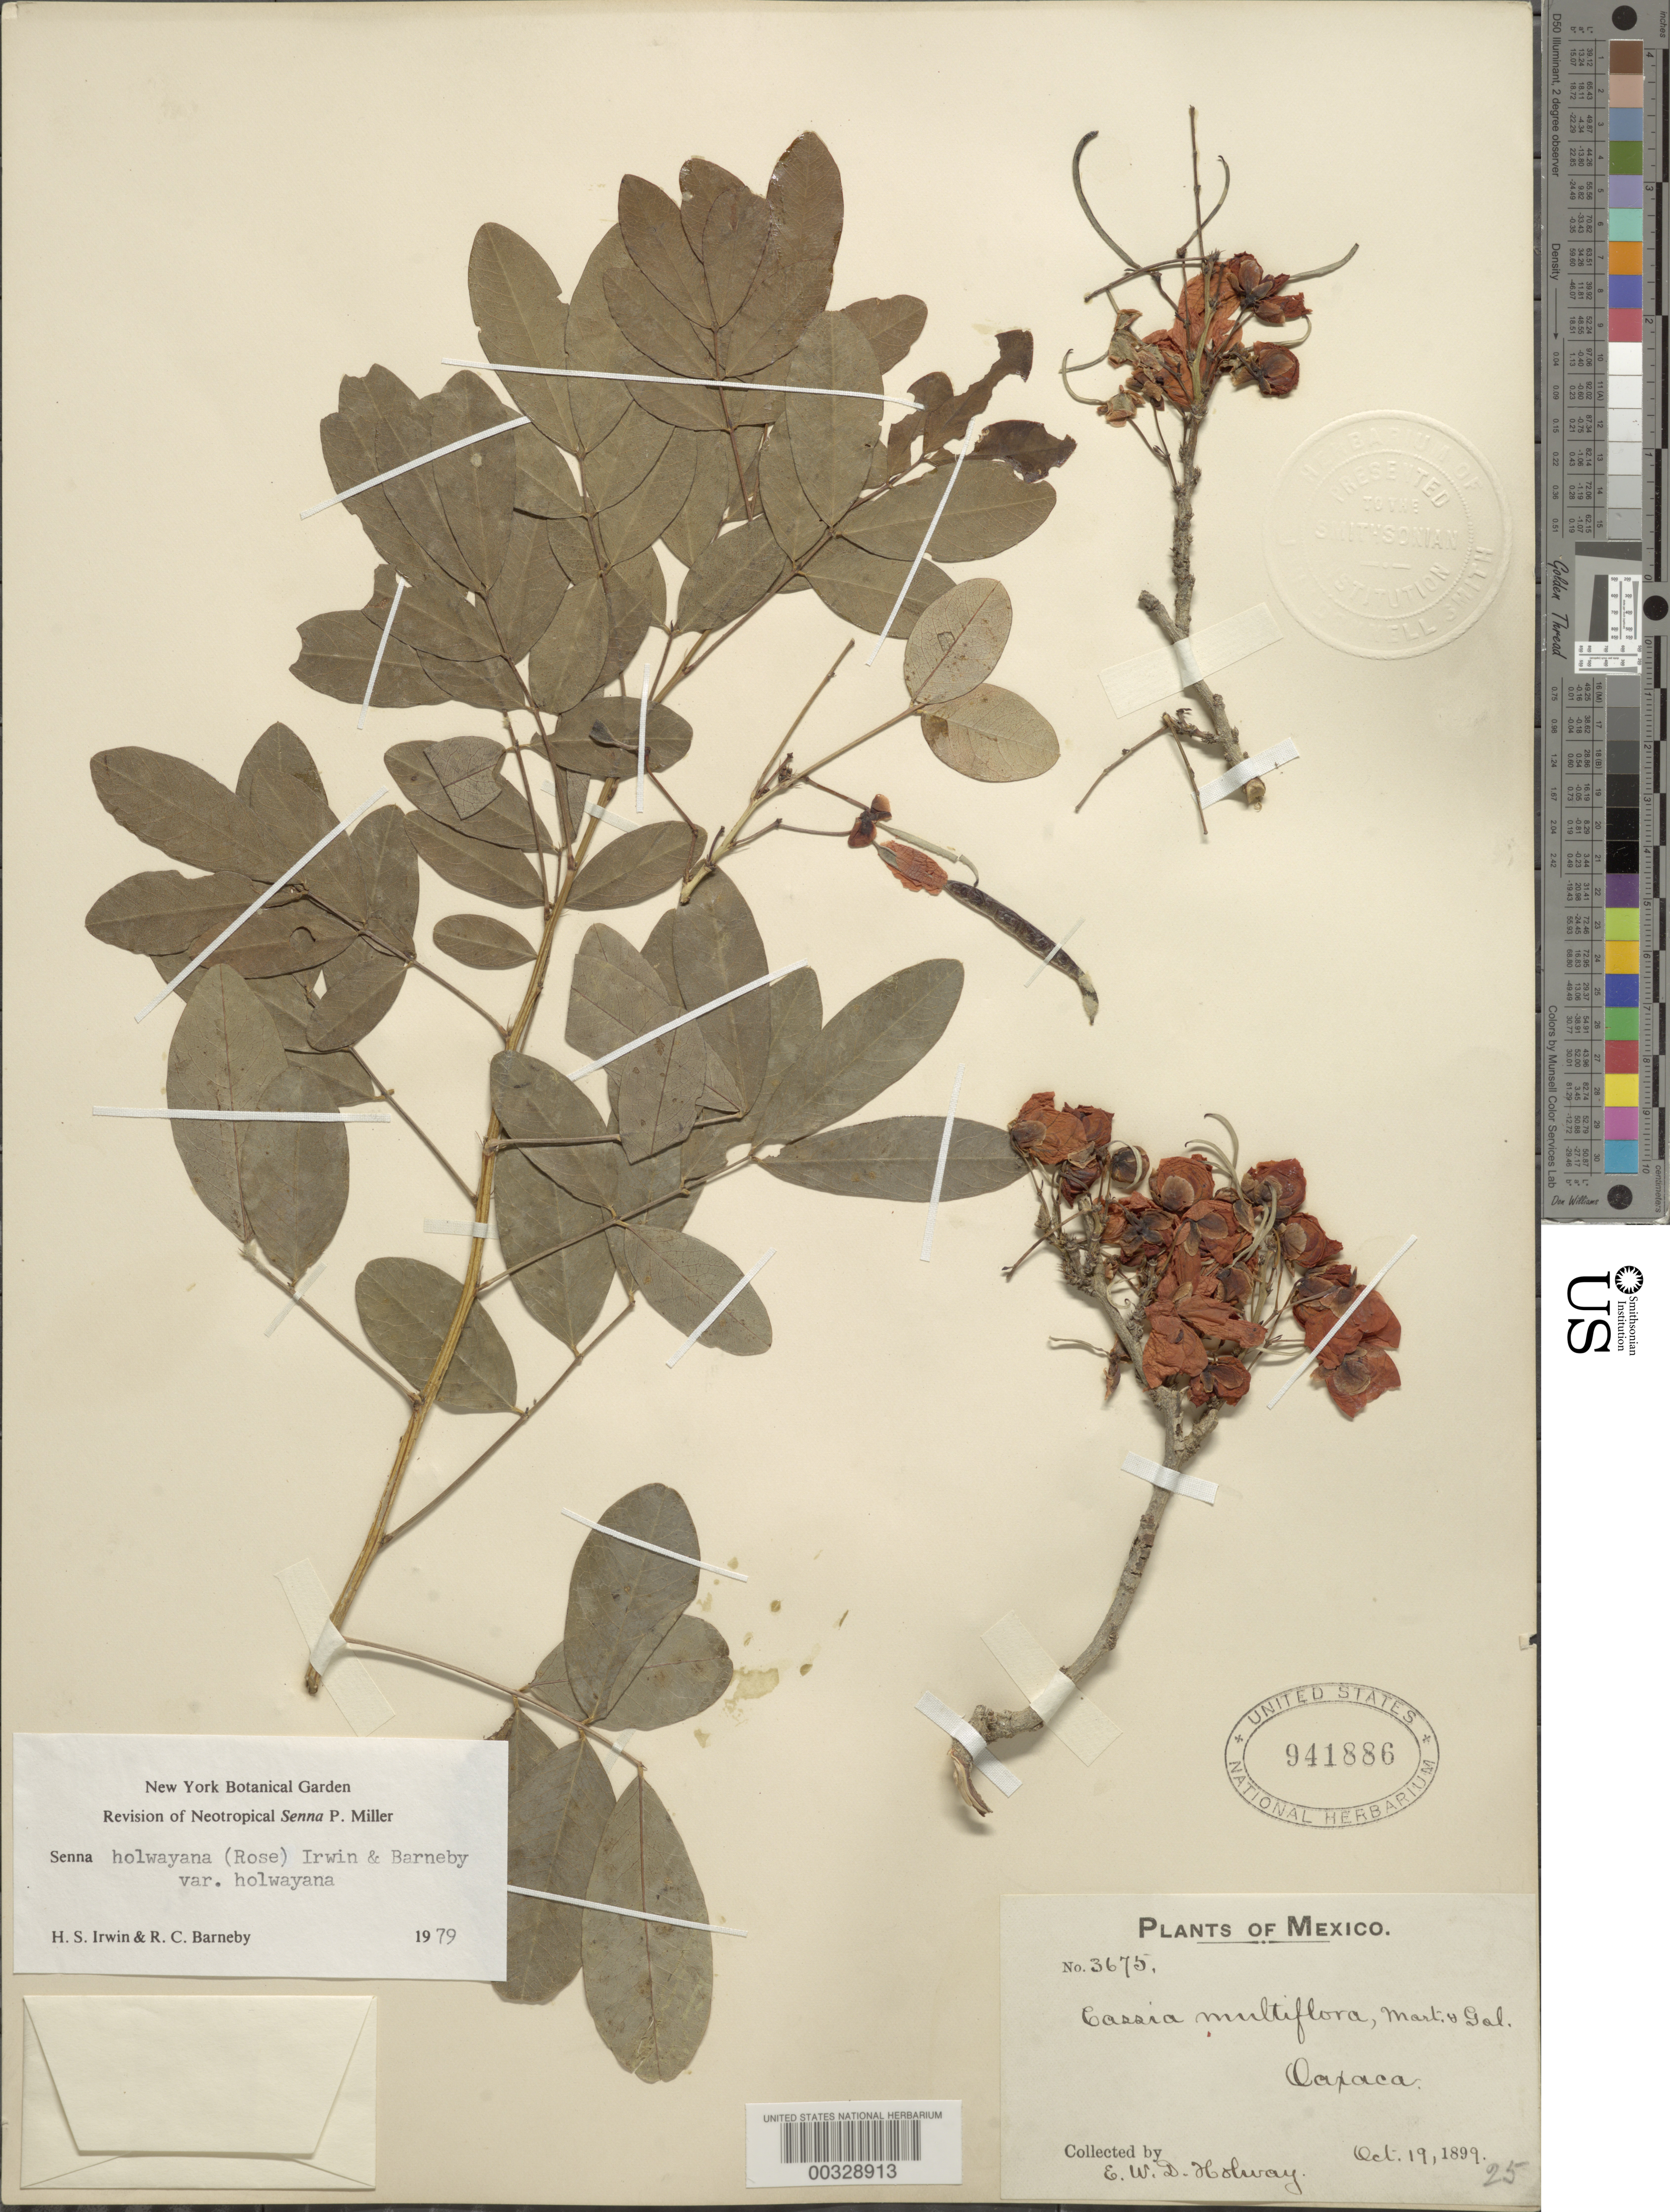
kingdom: Plantae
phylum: Tracheophyta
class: Magnoliopsida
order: Fabales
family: Fabaceae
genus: Senna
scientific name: Senna holwayana var. holwayana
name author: (Rose) H.S. Irwin & Barneby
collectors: E. W. D. Holway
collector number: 3675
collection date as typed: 19 Oct 1899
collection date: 1899-10-19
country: Mexico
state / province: Oaxaca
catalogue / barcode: US 941886